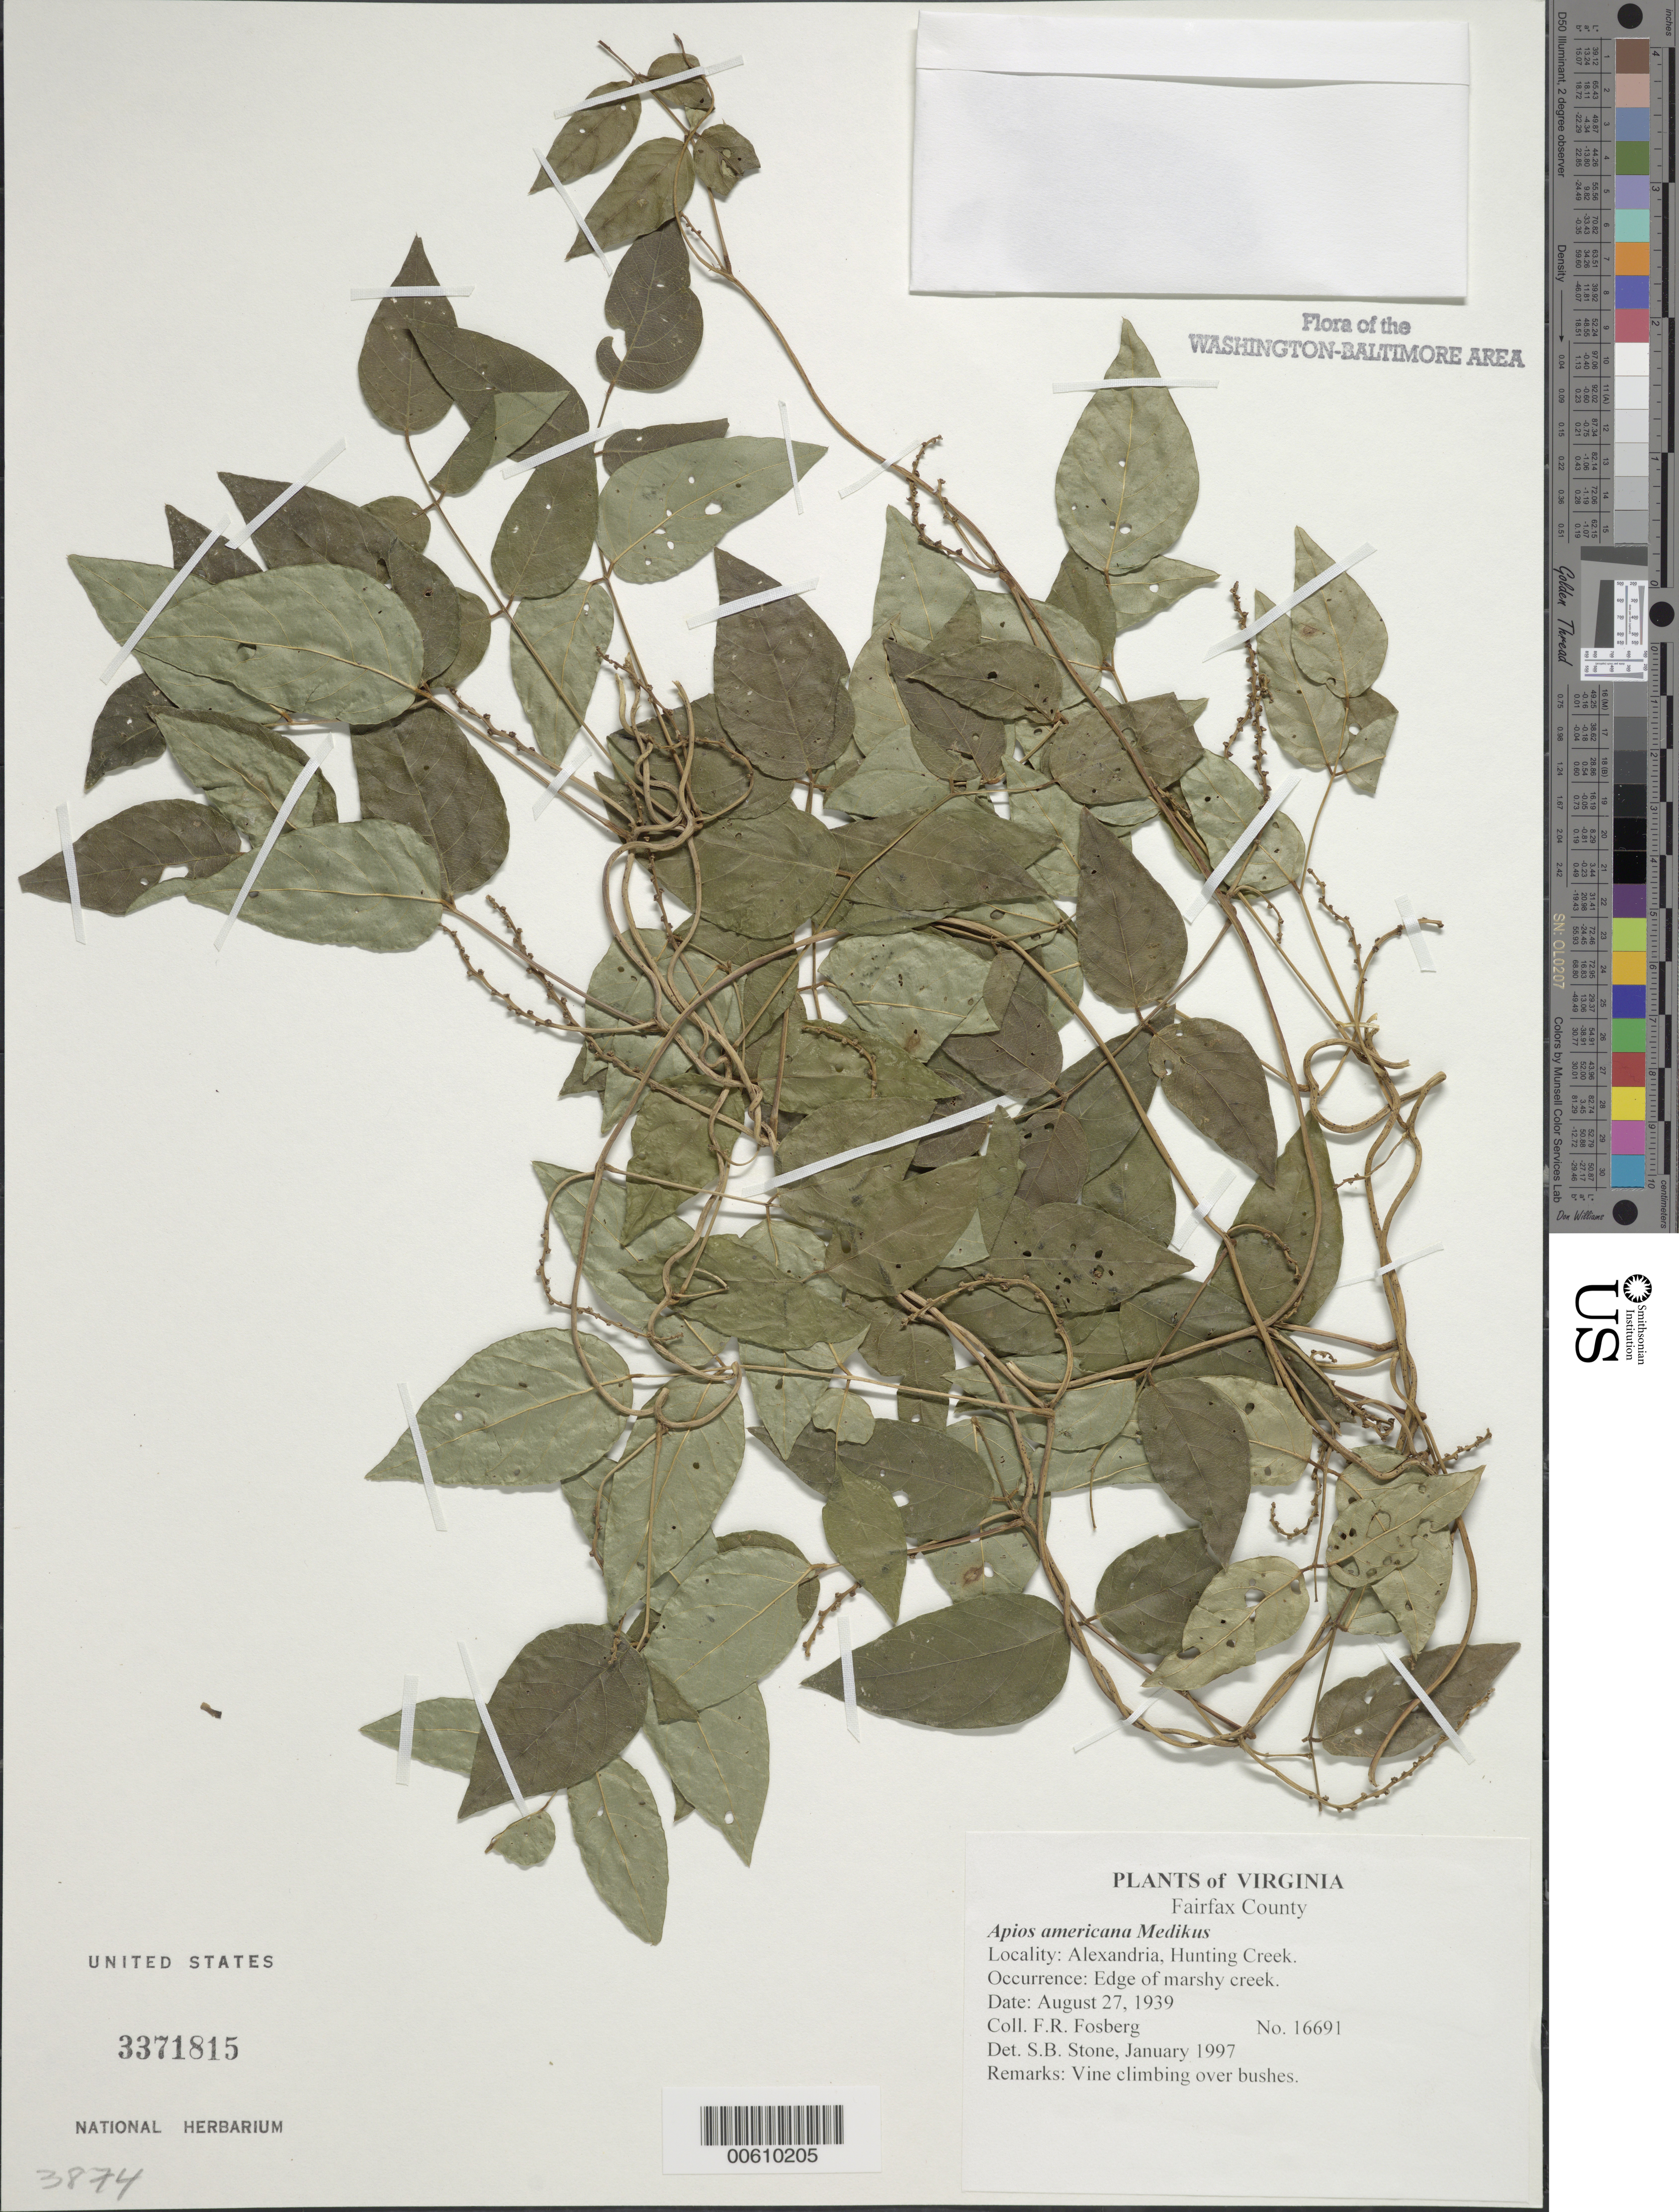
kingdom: Plantae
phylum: Tracheophyta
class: Magnoliopsida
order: Fabales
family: Fabaceae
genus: Apios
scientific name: Apios americana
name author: Medik.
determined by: Stone, S. B.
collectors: F. R. Fosberg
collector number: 16691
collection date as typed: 27 Aug 1939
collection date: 1939-08-27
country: United States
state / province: Virginia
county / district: City of Alexandria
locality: Alexandria, Hunting Creek.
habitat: Edge of marshy creek.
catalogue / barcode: US 3371815